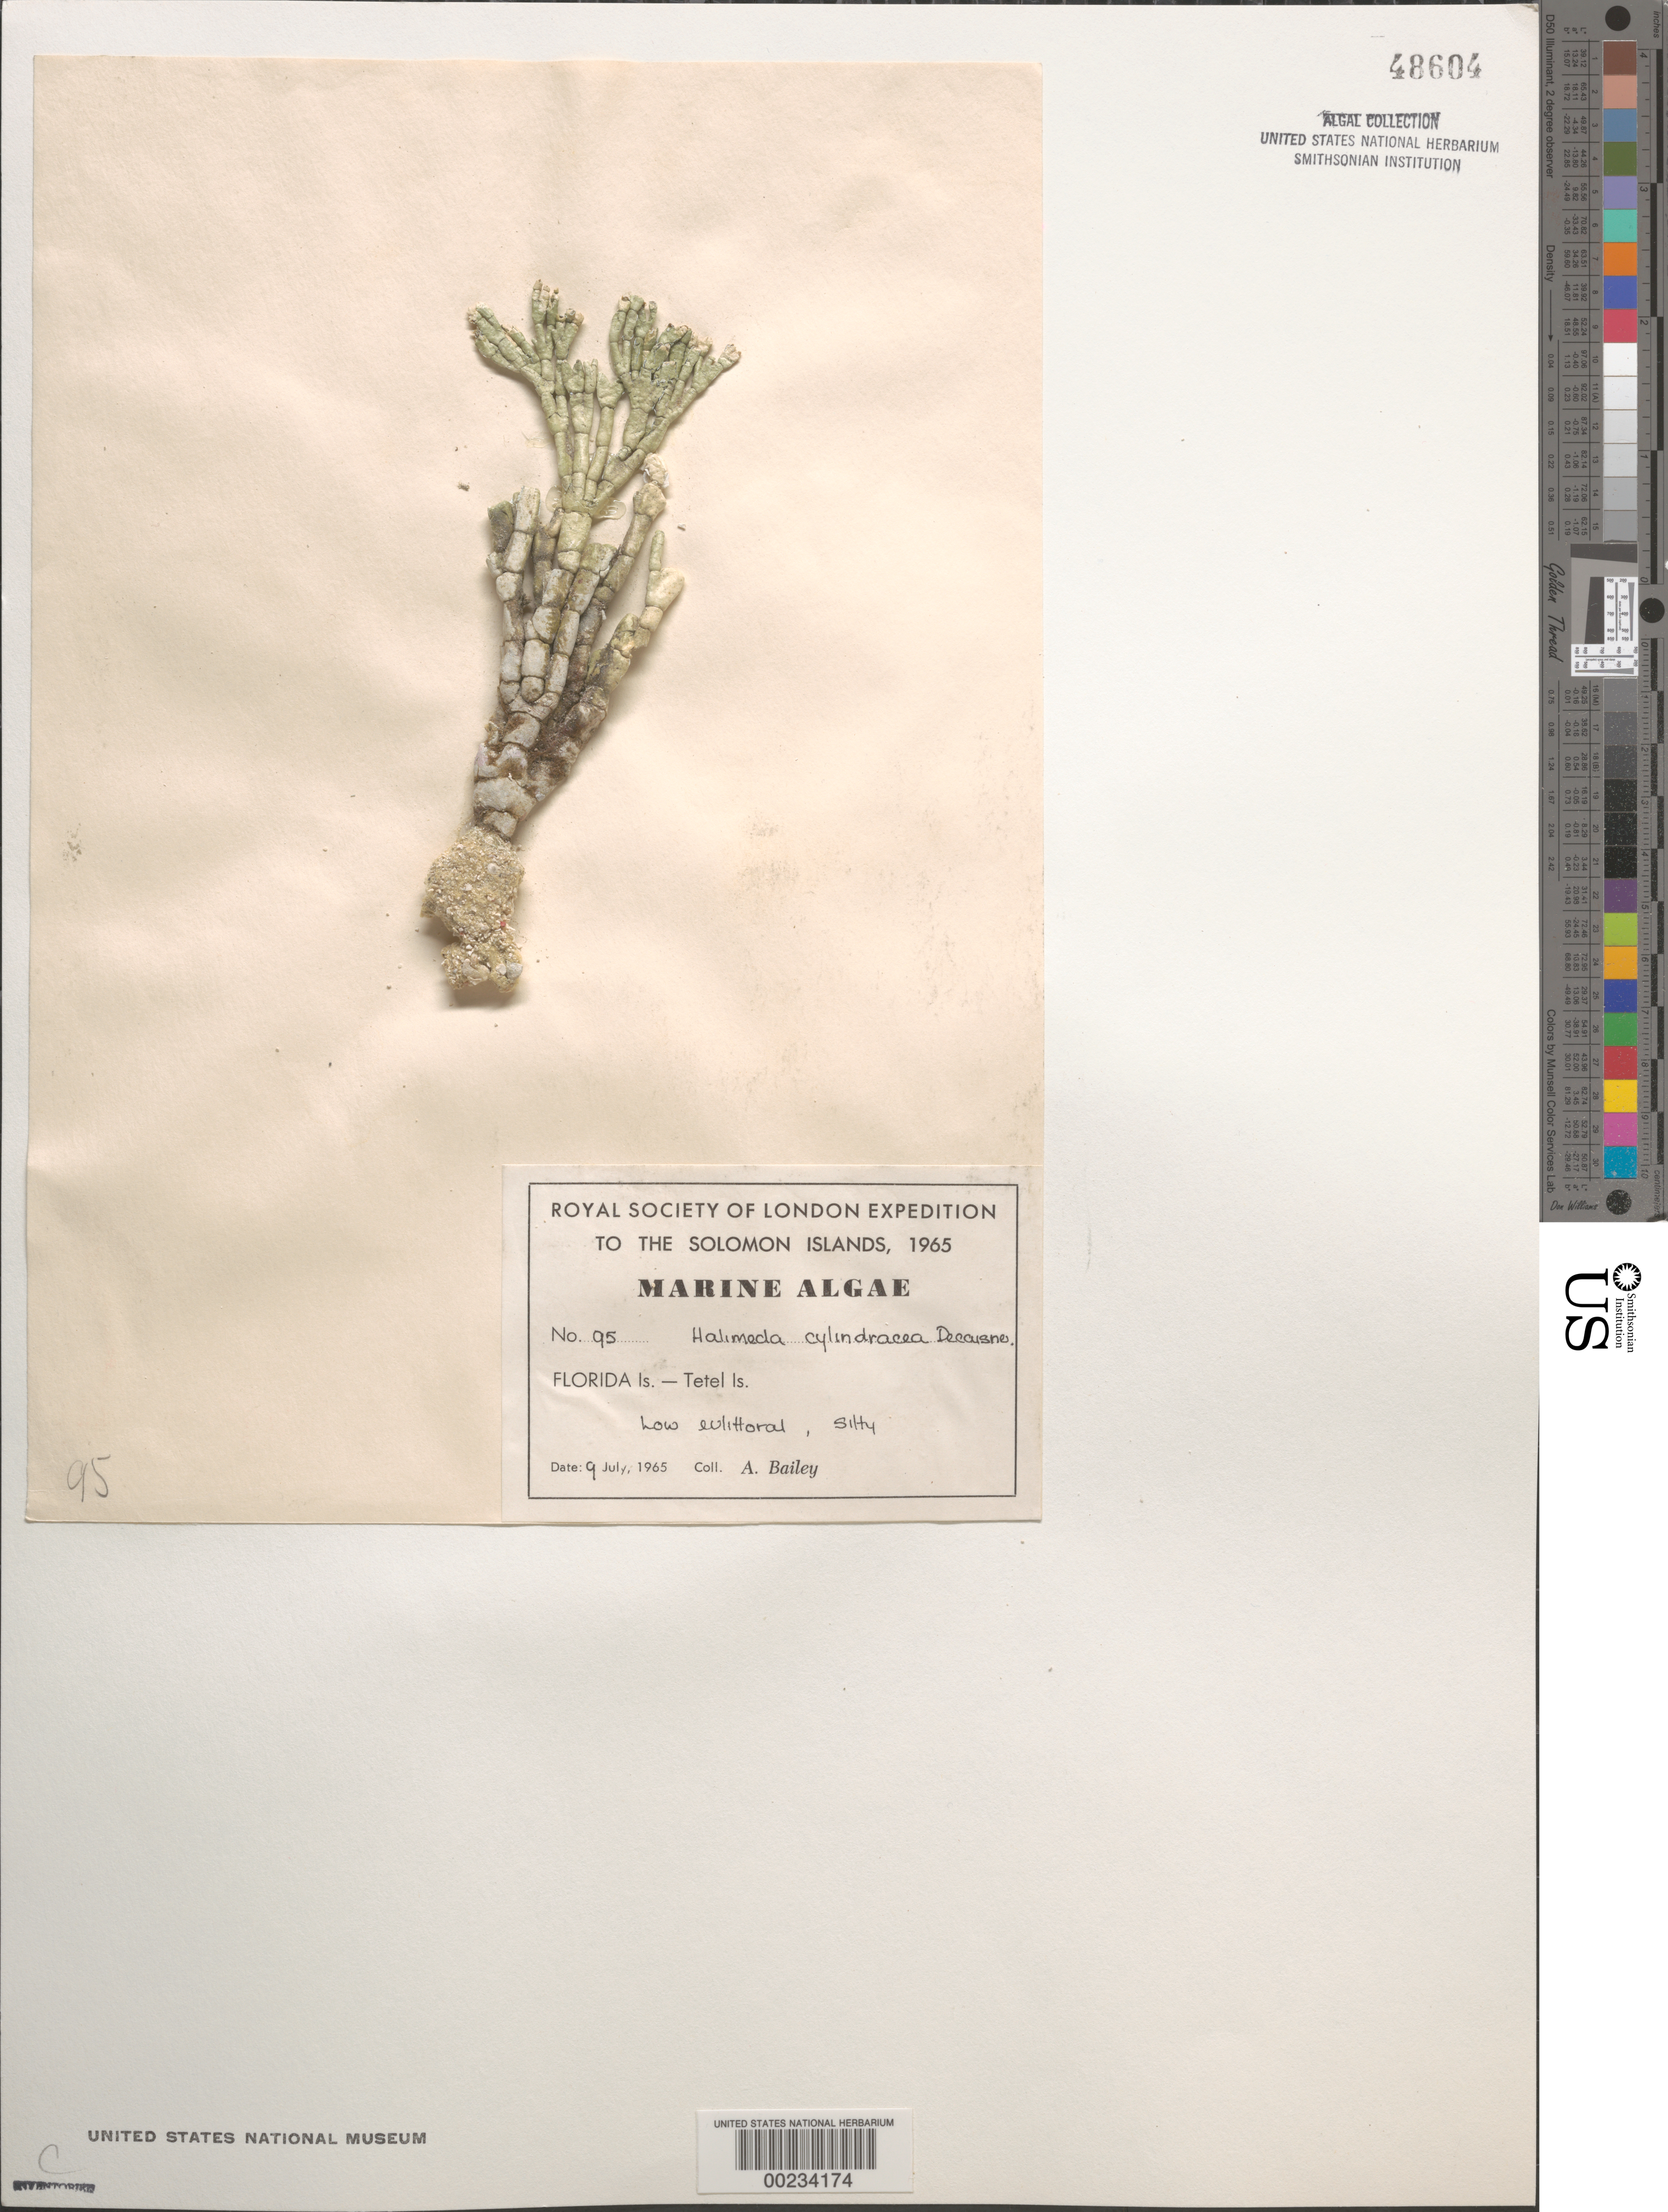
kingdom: Plantae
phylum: Chlorophyta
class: Ulvophyceae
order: Bryopsidales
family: Halimedaceae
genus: Halimeda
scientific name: Halimeda cylindracea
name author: Decne.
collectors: A. Bailey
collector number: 95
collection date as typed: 09 Jul 1965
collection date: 1965-07-09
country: Solomon Islands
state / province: Central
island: Tete [Tetel]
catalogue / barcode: US 48604